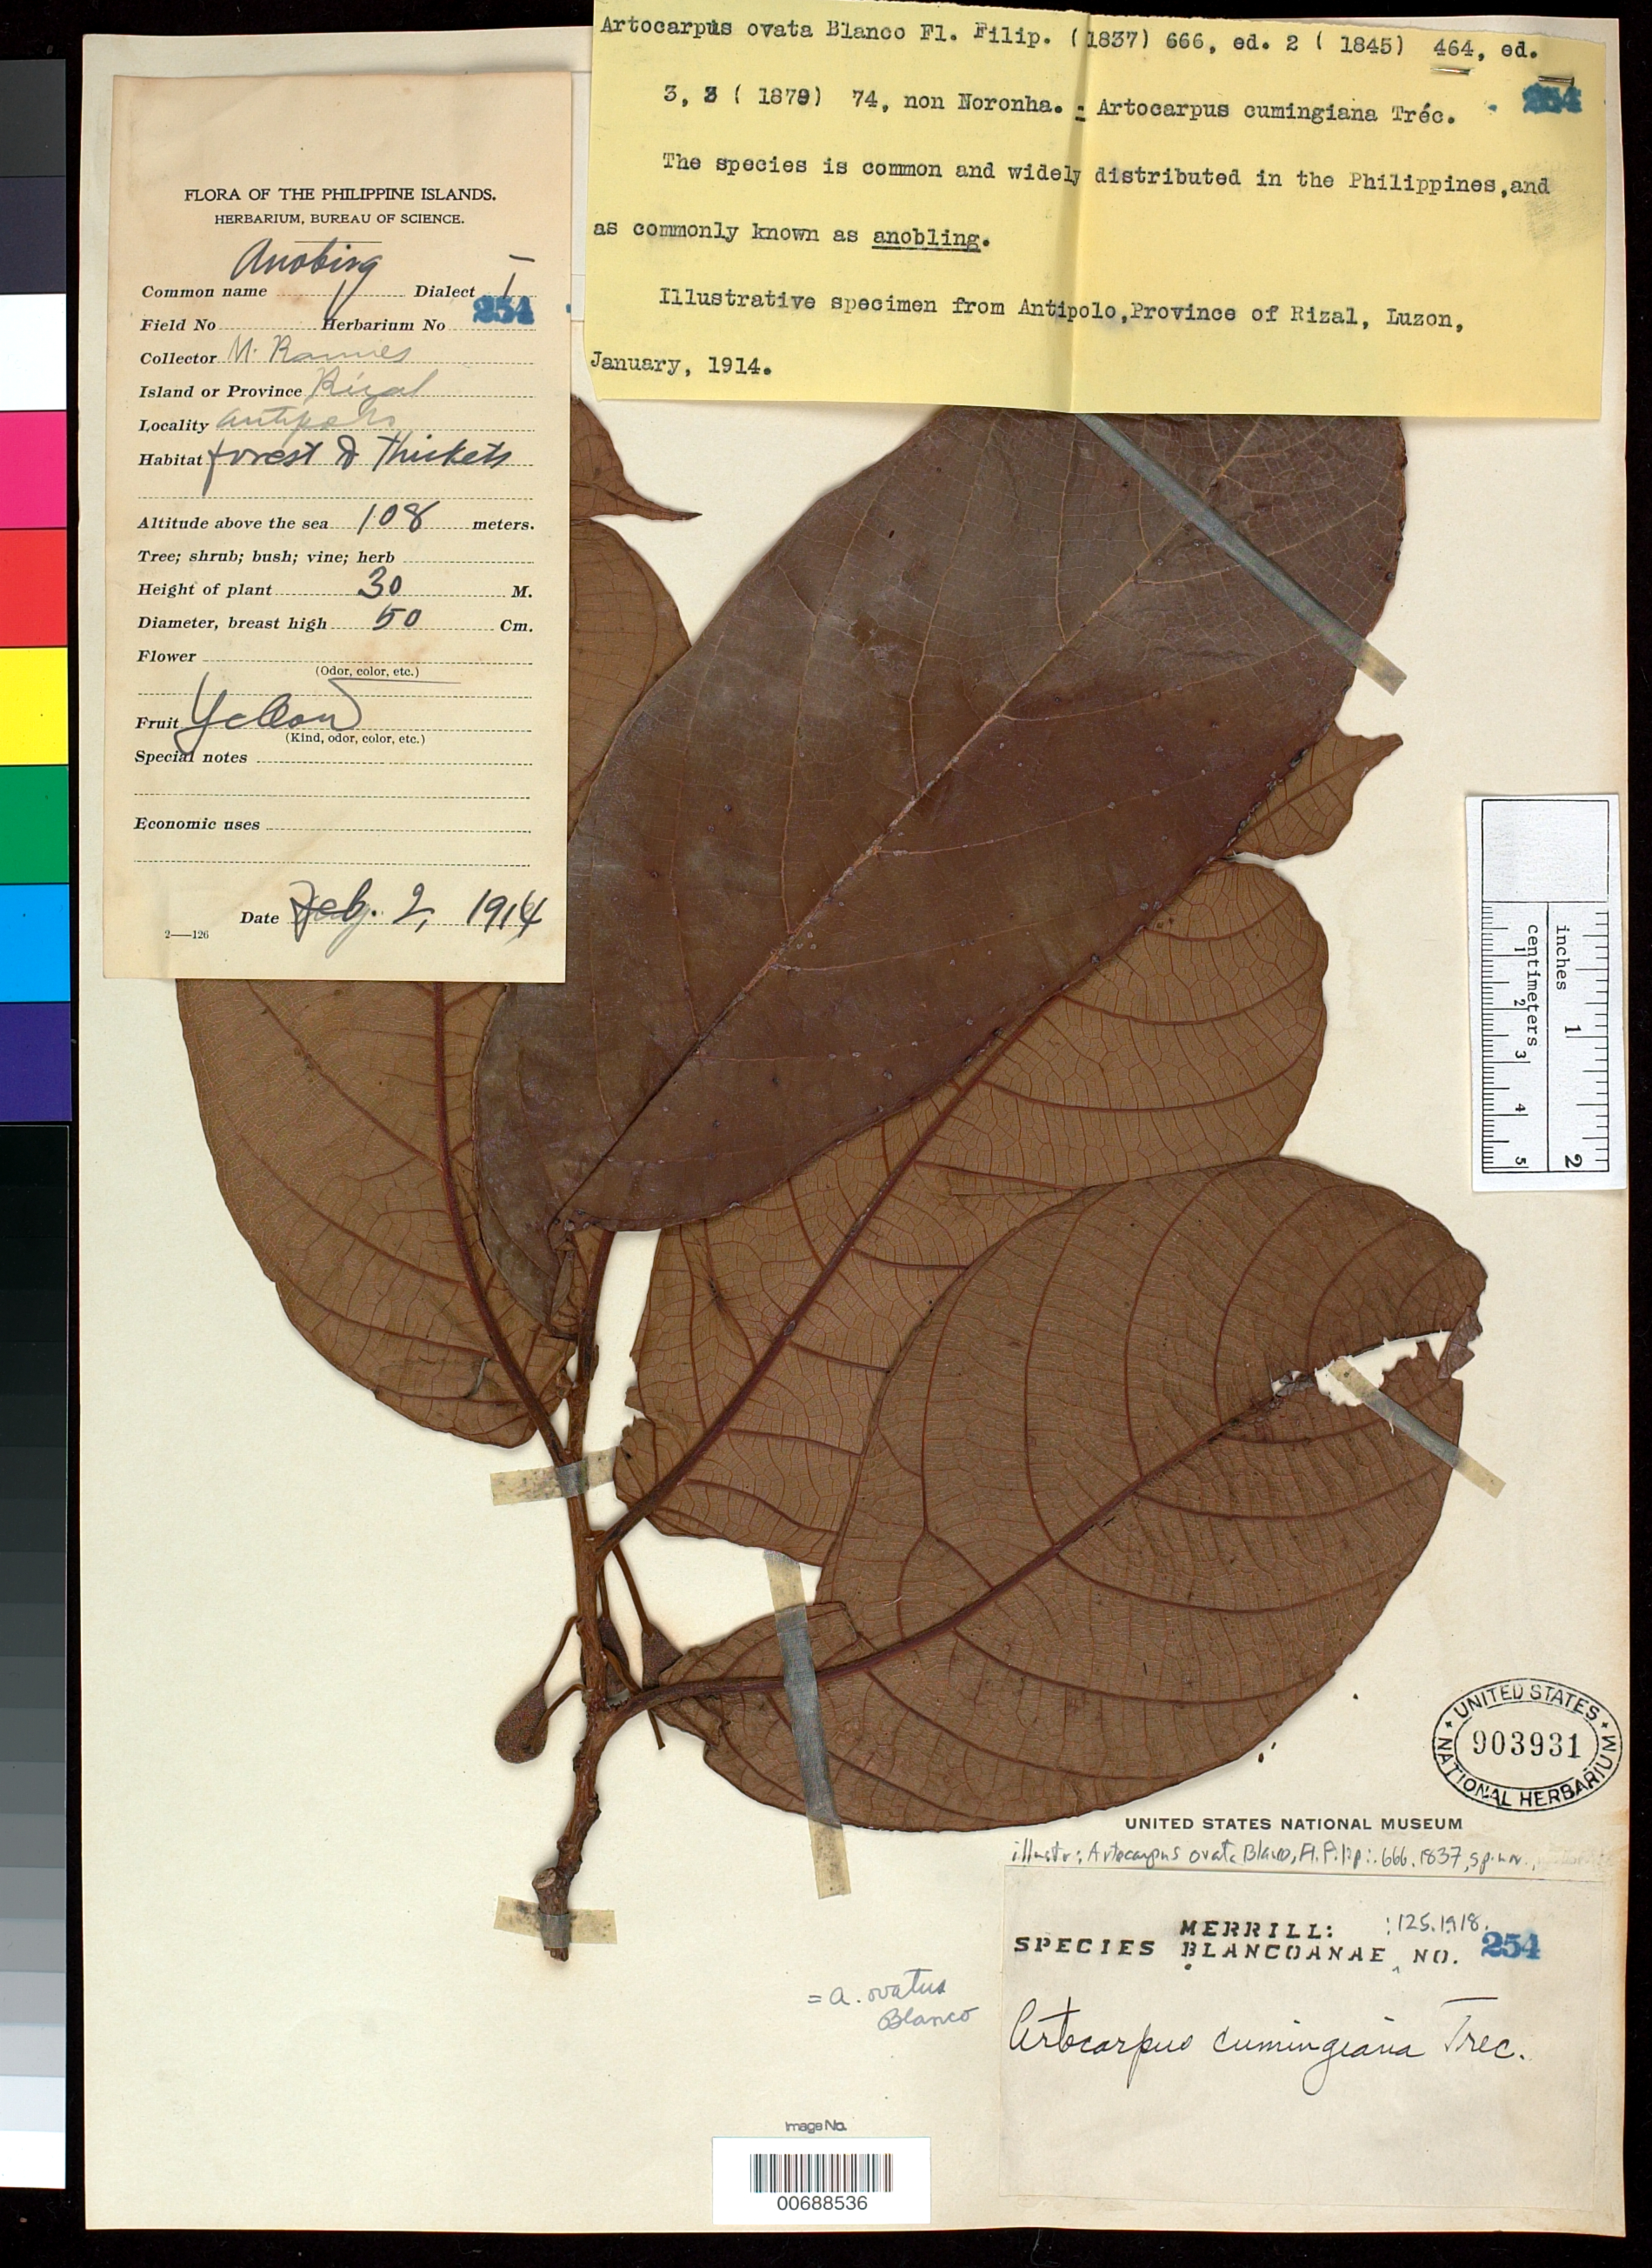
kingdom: Plantae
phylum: Tracheophyta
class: Magnoliopsida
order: Rosales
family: Moraceae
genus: Artocarpus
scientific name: Artocarpus cumingianus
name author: Trécul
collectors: M. Ramos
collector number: Sp. Blancoan. 0254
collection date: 1914-01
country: Philippines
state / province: Calabarzon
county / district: Rizal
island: Luzon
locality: Antipolo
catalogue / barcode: US 903931